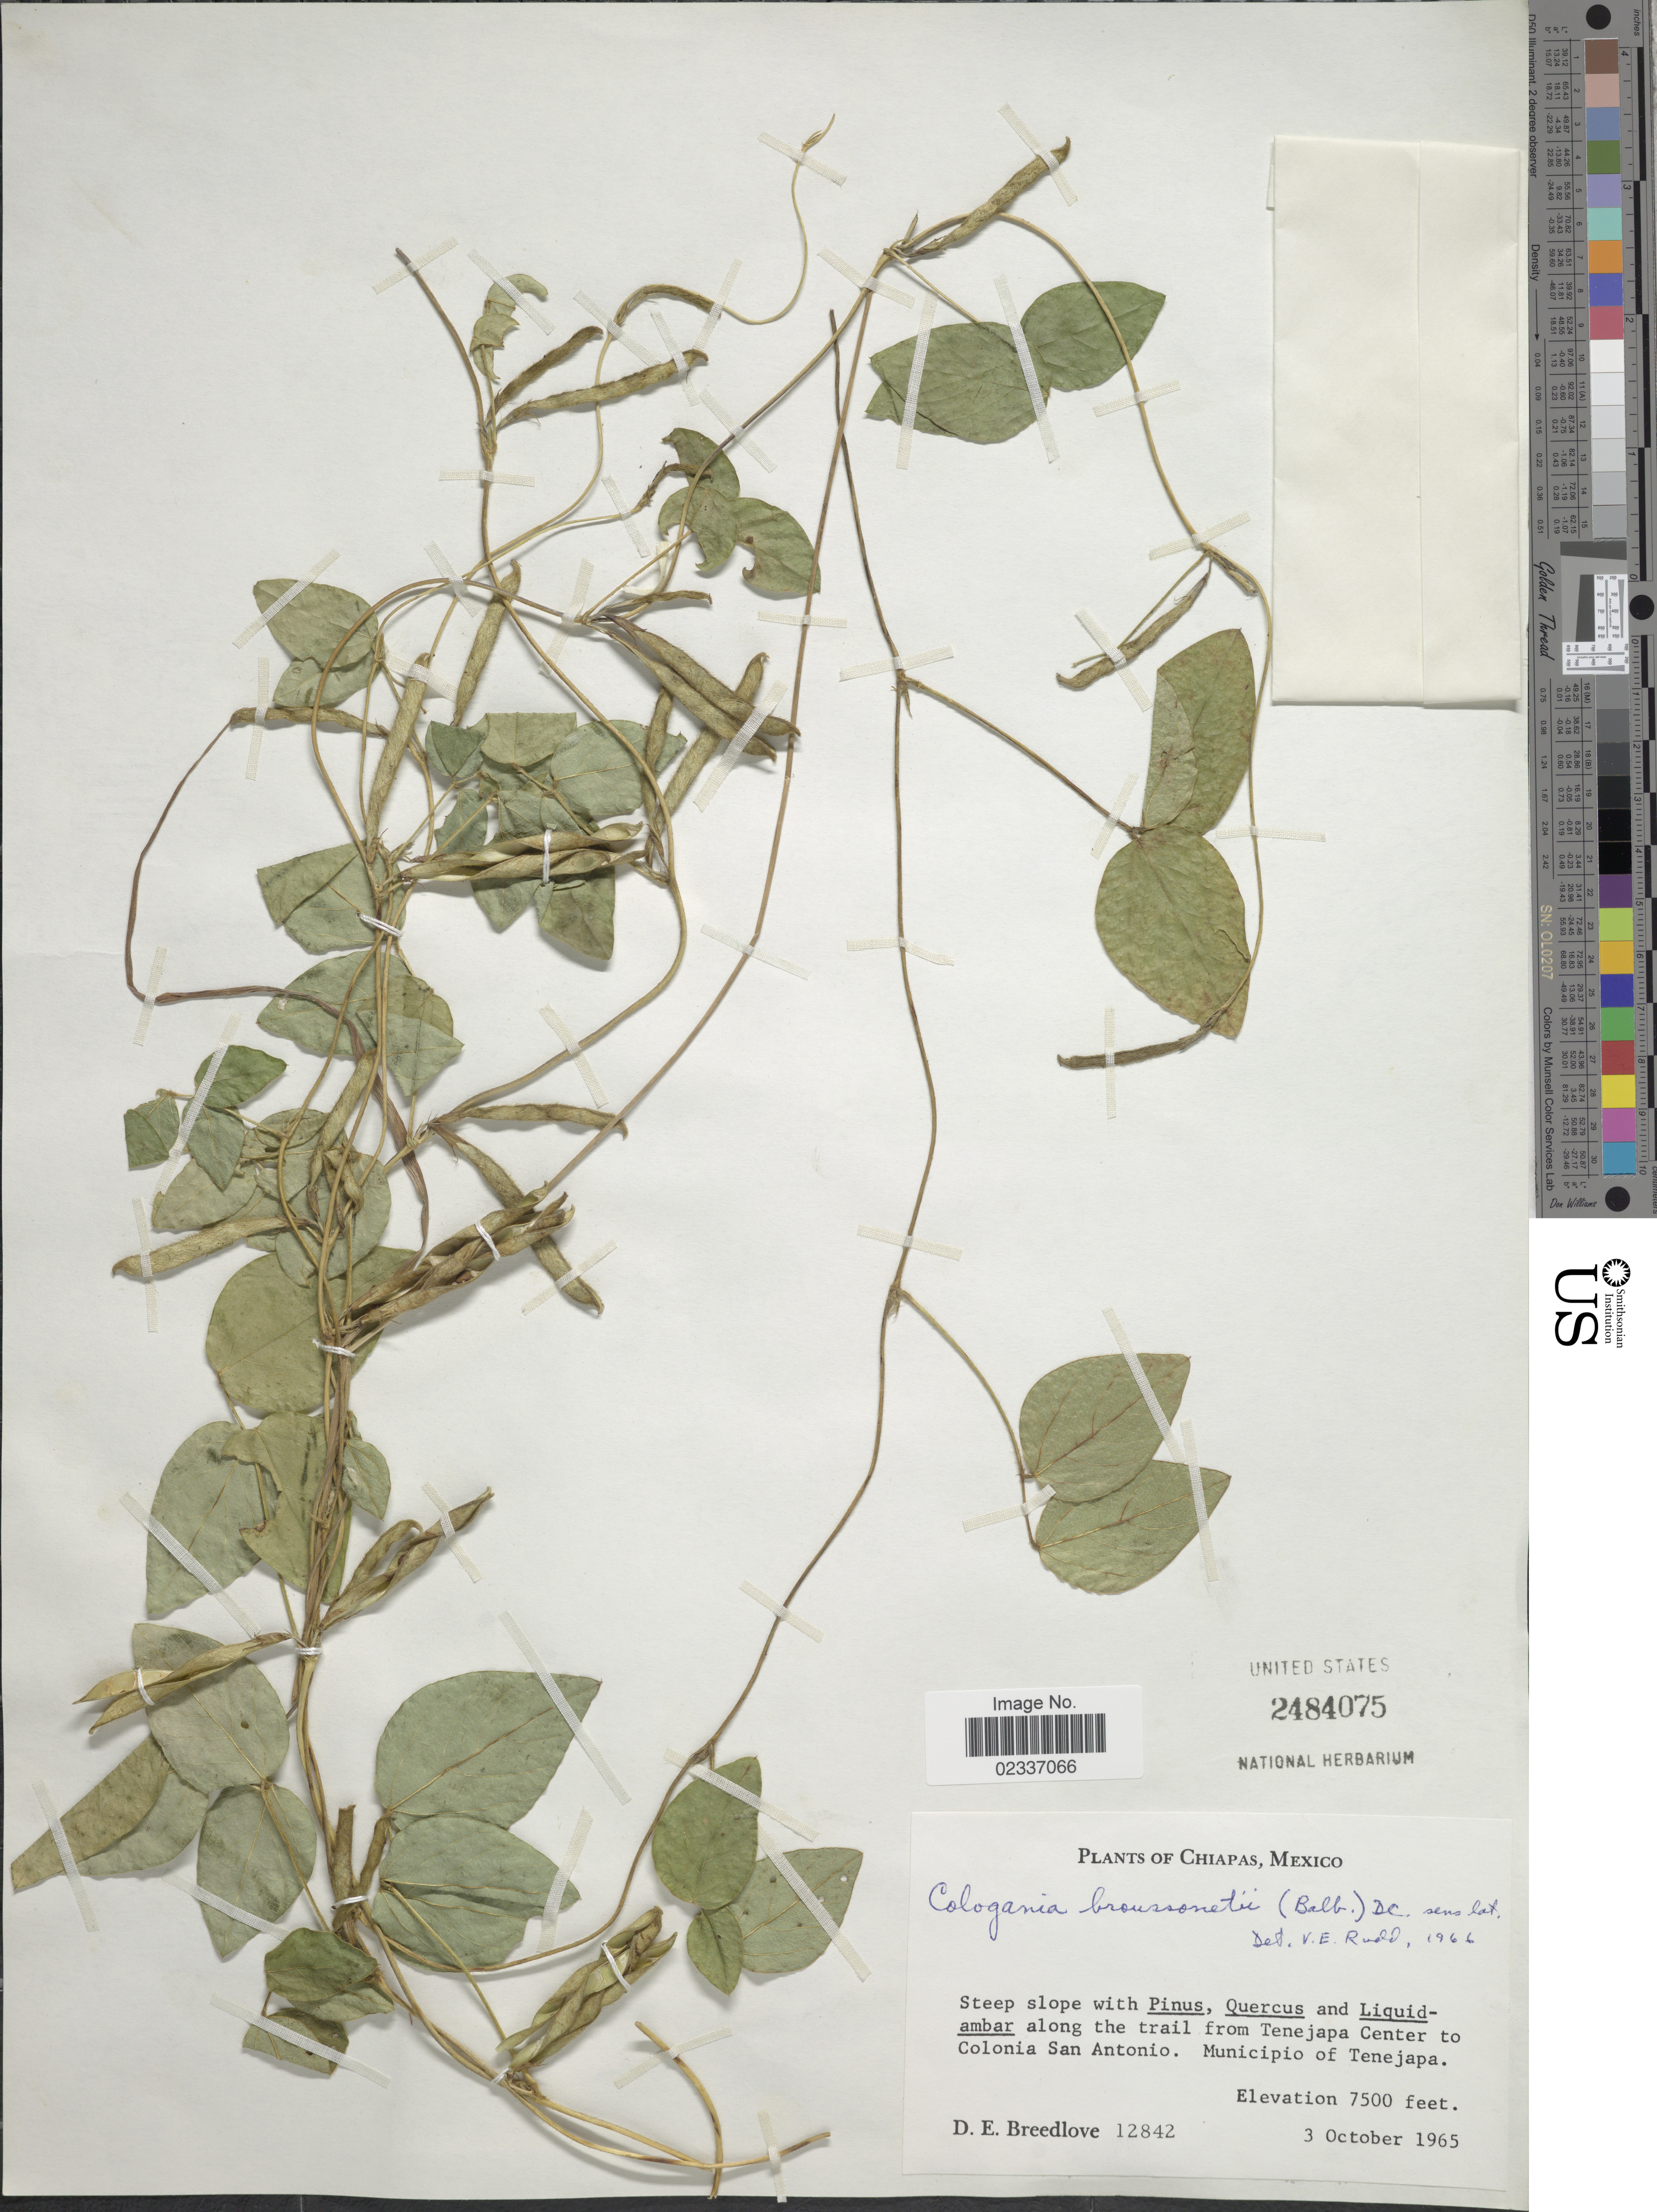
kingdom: Plantae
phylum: Tracheophyta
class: Magnoliopsida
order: Fabales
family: Fabaceae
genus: Cologania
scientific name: Cologania broussonetii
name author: (Balb.) DC.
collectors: D. E. Breedlove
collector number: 12842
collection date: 1965-10-03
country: Mexico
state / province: Chiapas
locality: Steep slope, along the trail from Tenejapa Center to Colonia San Antonio. Municipio of Tenejapa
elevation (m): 2286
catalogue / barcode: US 2484075